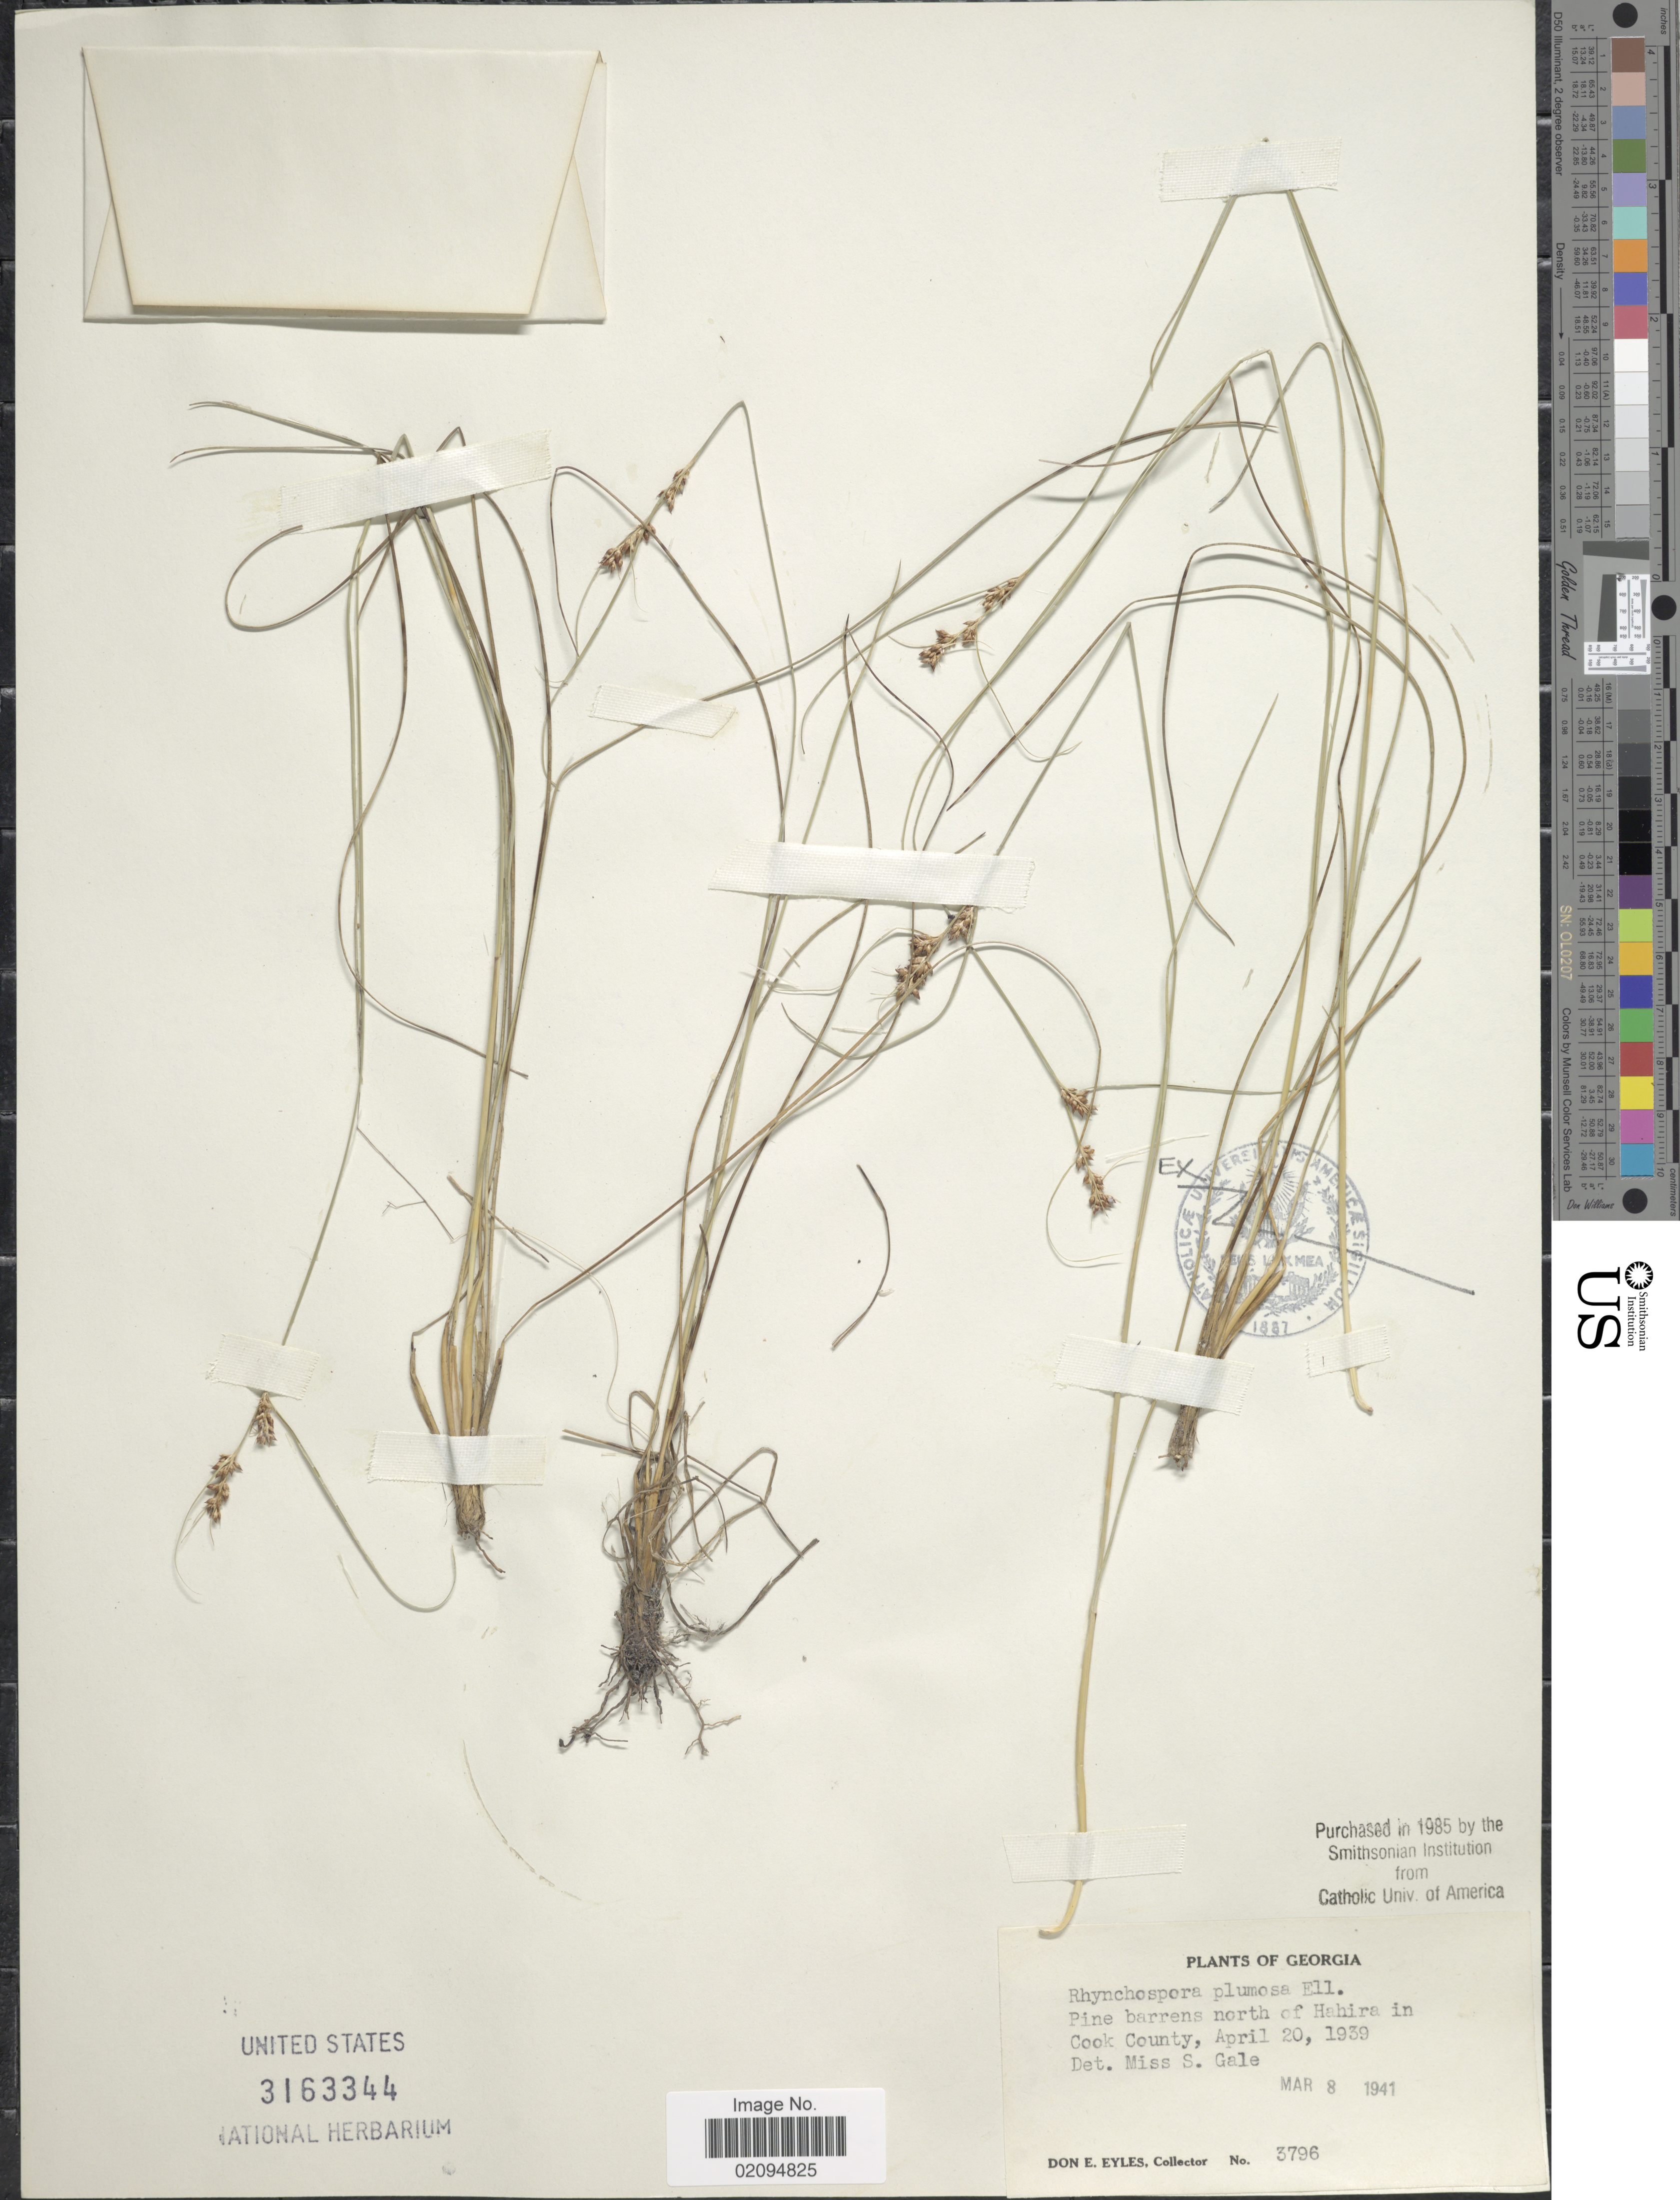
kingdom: Plantae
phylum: Tracheophyta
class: Liliopsida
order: Poales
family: Cyperaceae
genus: Rhynchospora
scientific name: Rhynchospora plumosa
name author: Elliott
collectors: D. Eyles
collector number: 3796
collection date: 1939-04-20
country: United States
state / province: Georgia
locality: North of Hahira in Cook County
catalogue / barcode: US 3163344